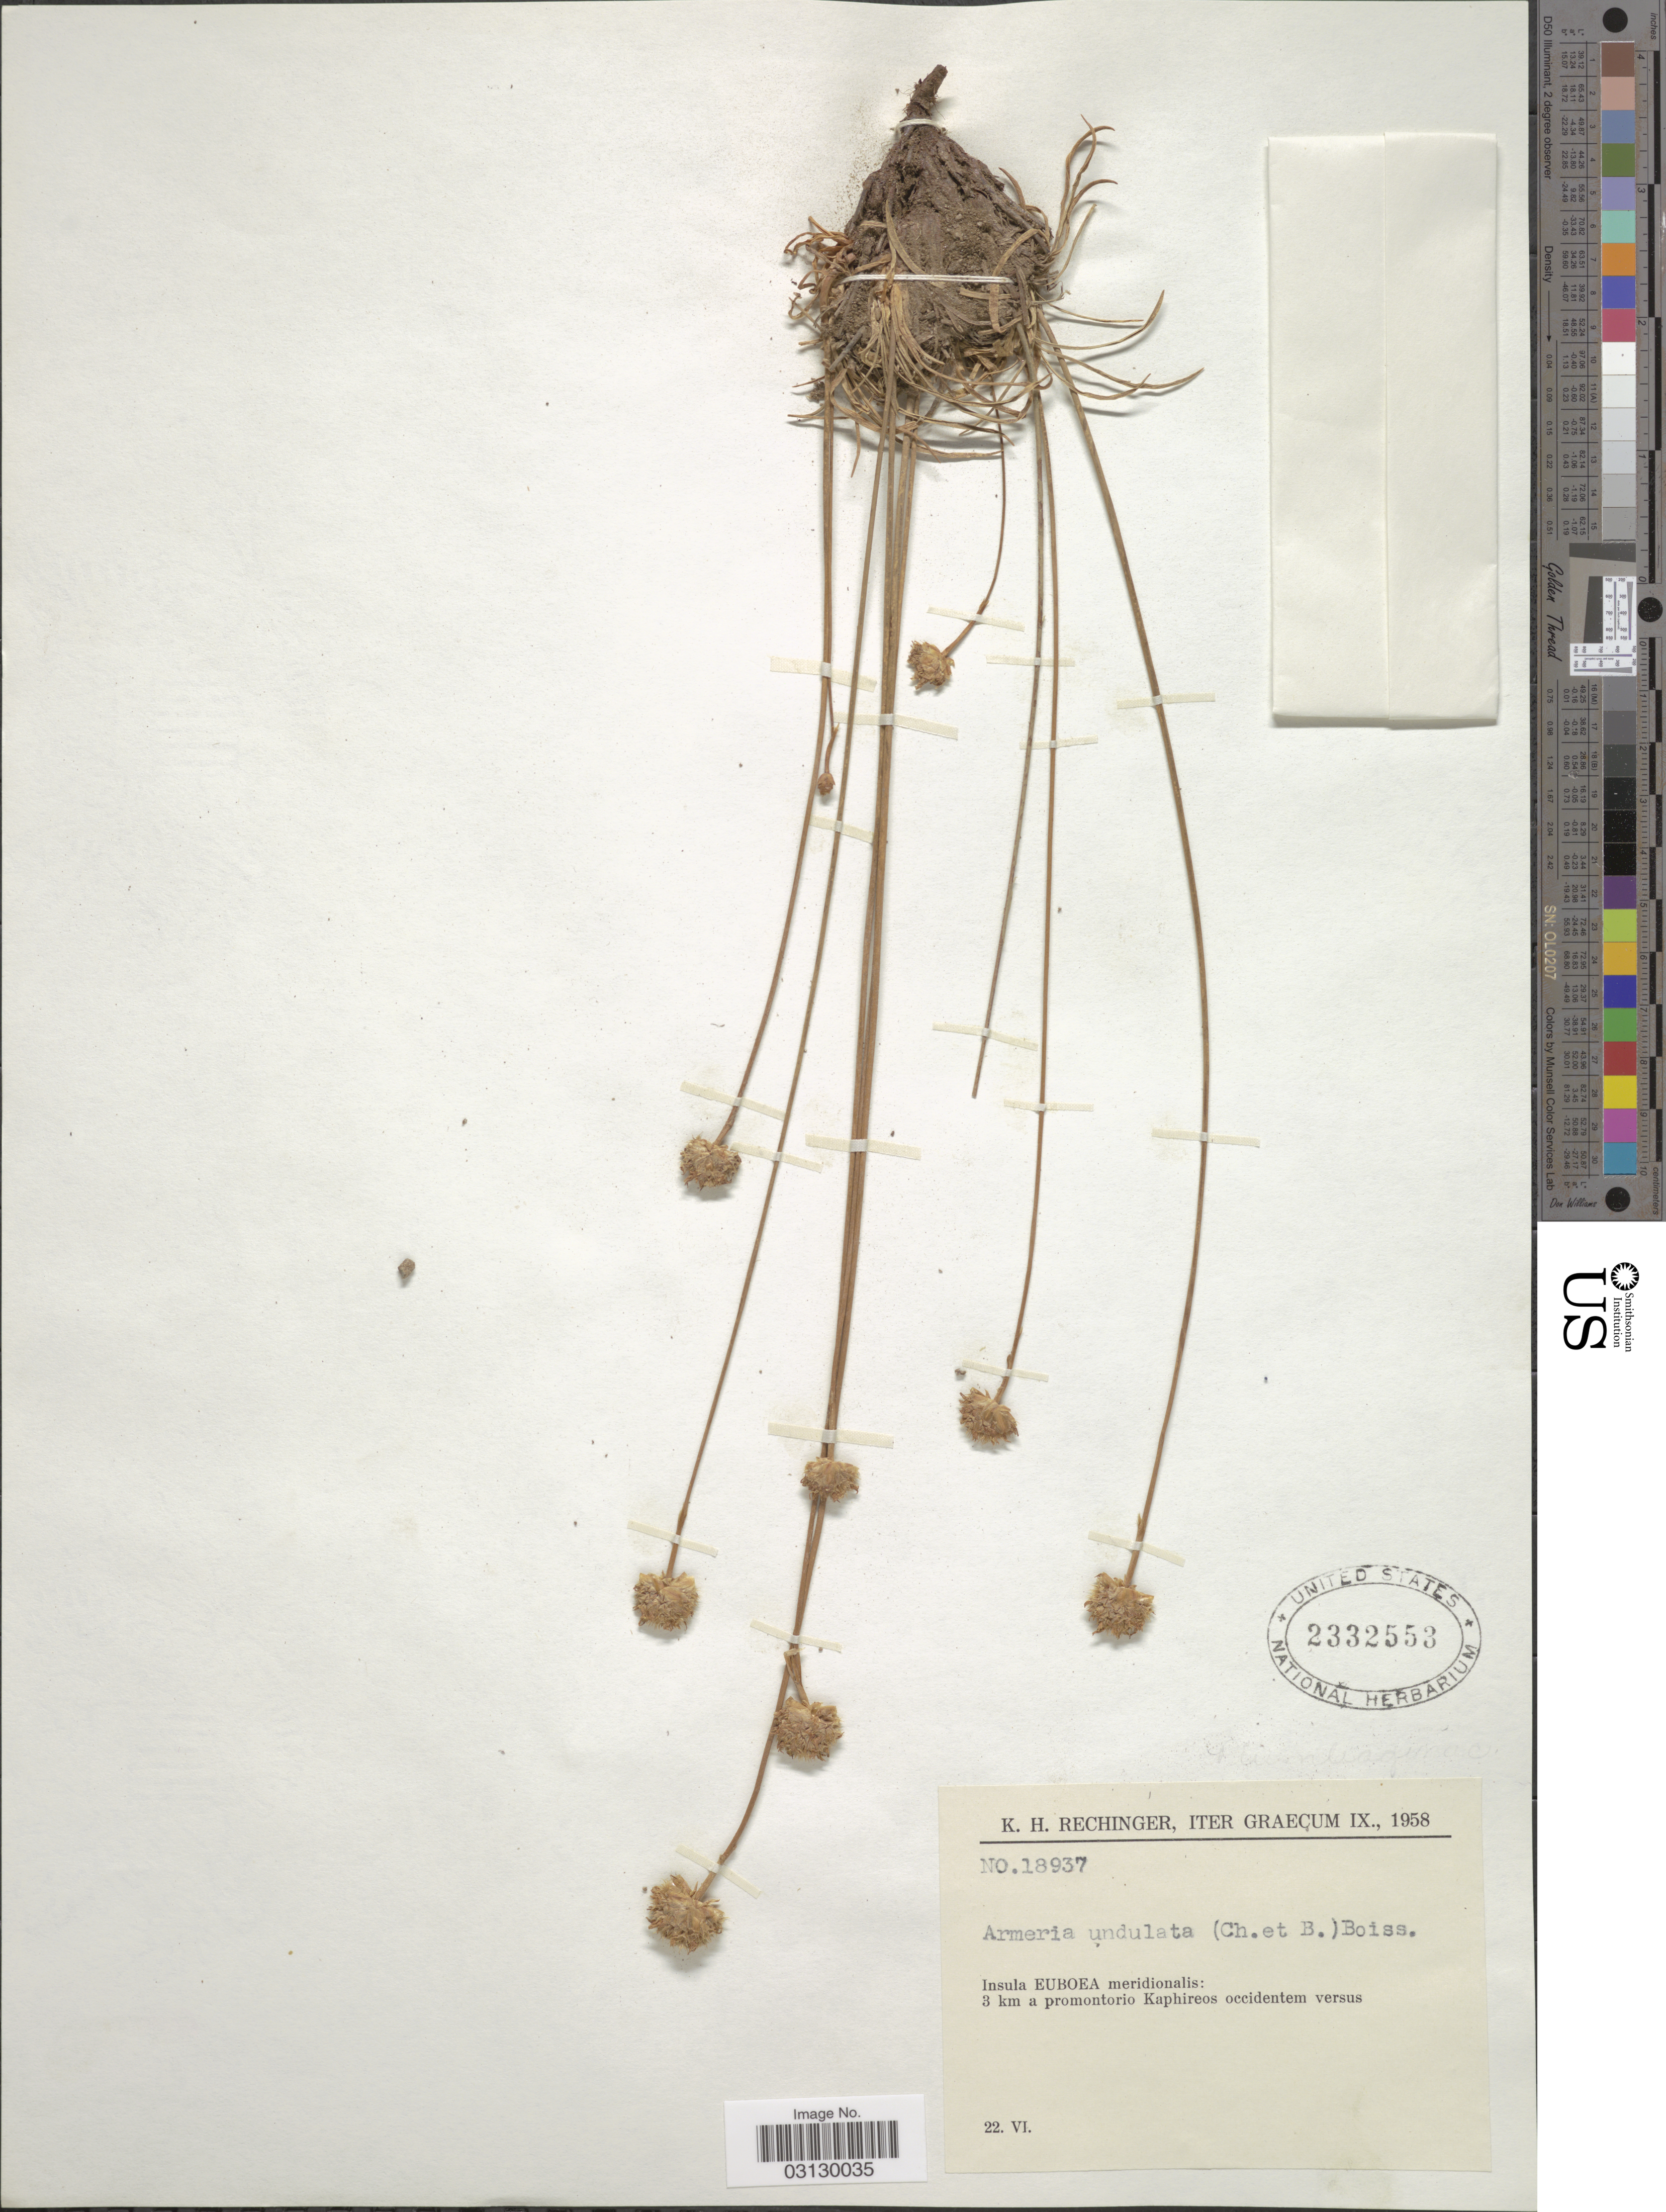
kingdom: Plantae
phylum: Tracheophyta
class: Magnoliopsida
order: Caryophyllales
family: Plumbaginaceae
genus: Armeria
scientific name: Armeria undulata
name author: (Bory & Chaub.) Boiss.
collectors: K. H. Rechinger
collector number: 18937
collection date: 1958-06-22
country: Greece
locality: Iter Graecum. Insula Euboea meridionalis: 3 km a promontorio Kaphireos occidentem versus.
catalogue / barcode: US 2332553